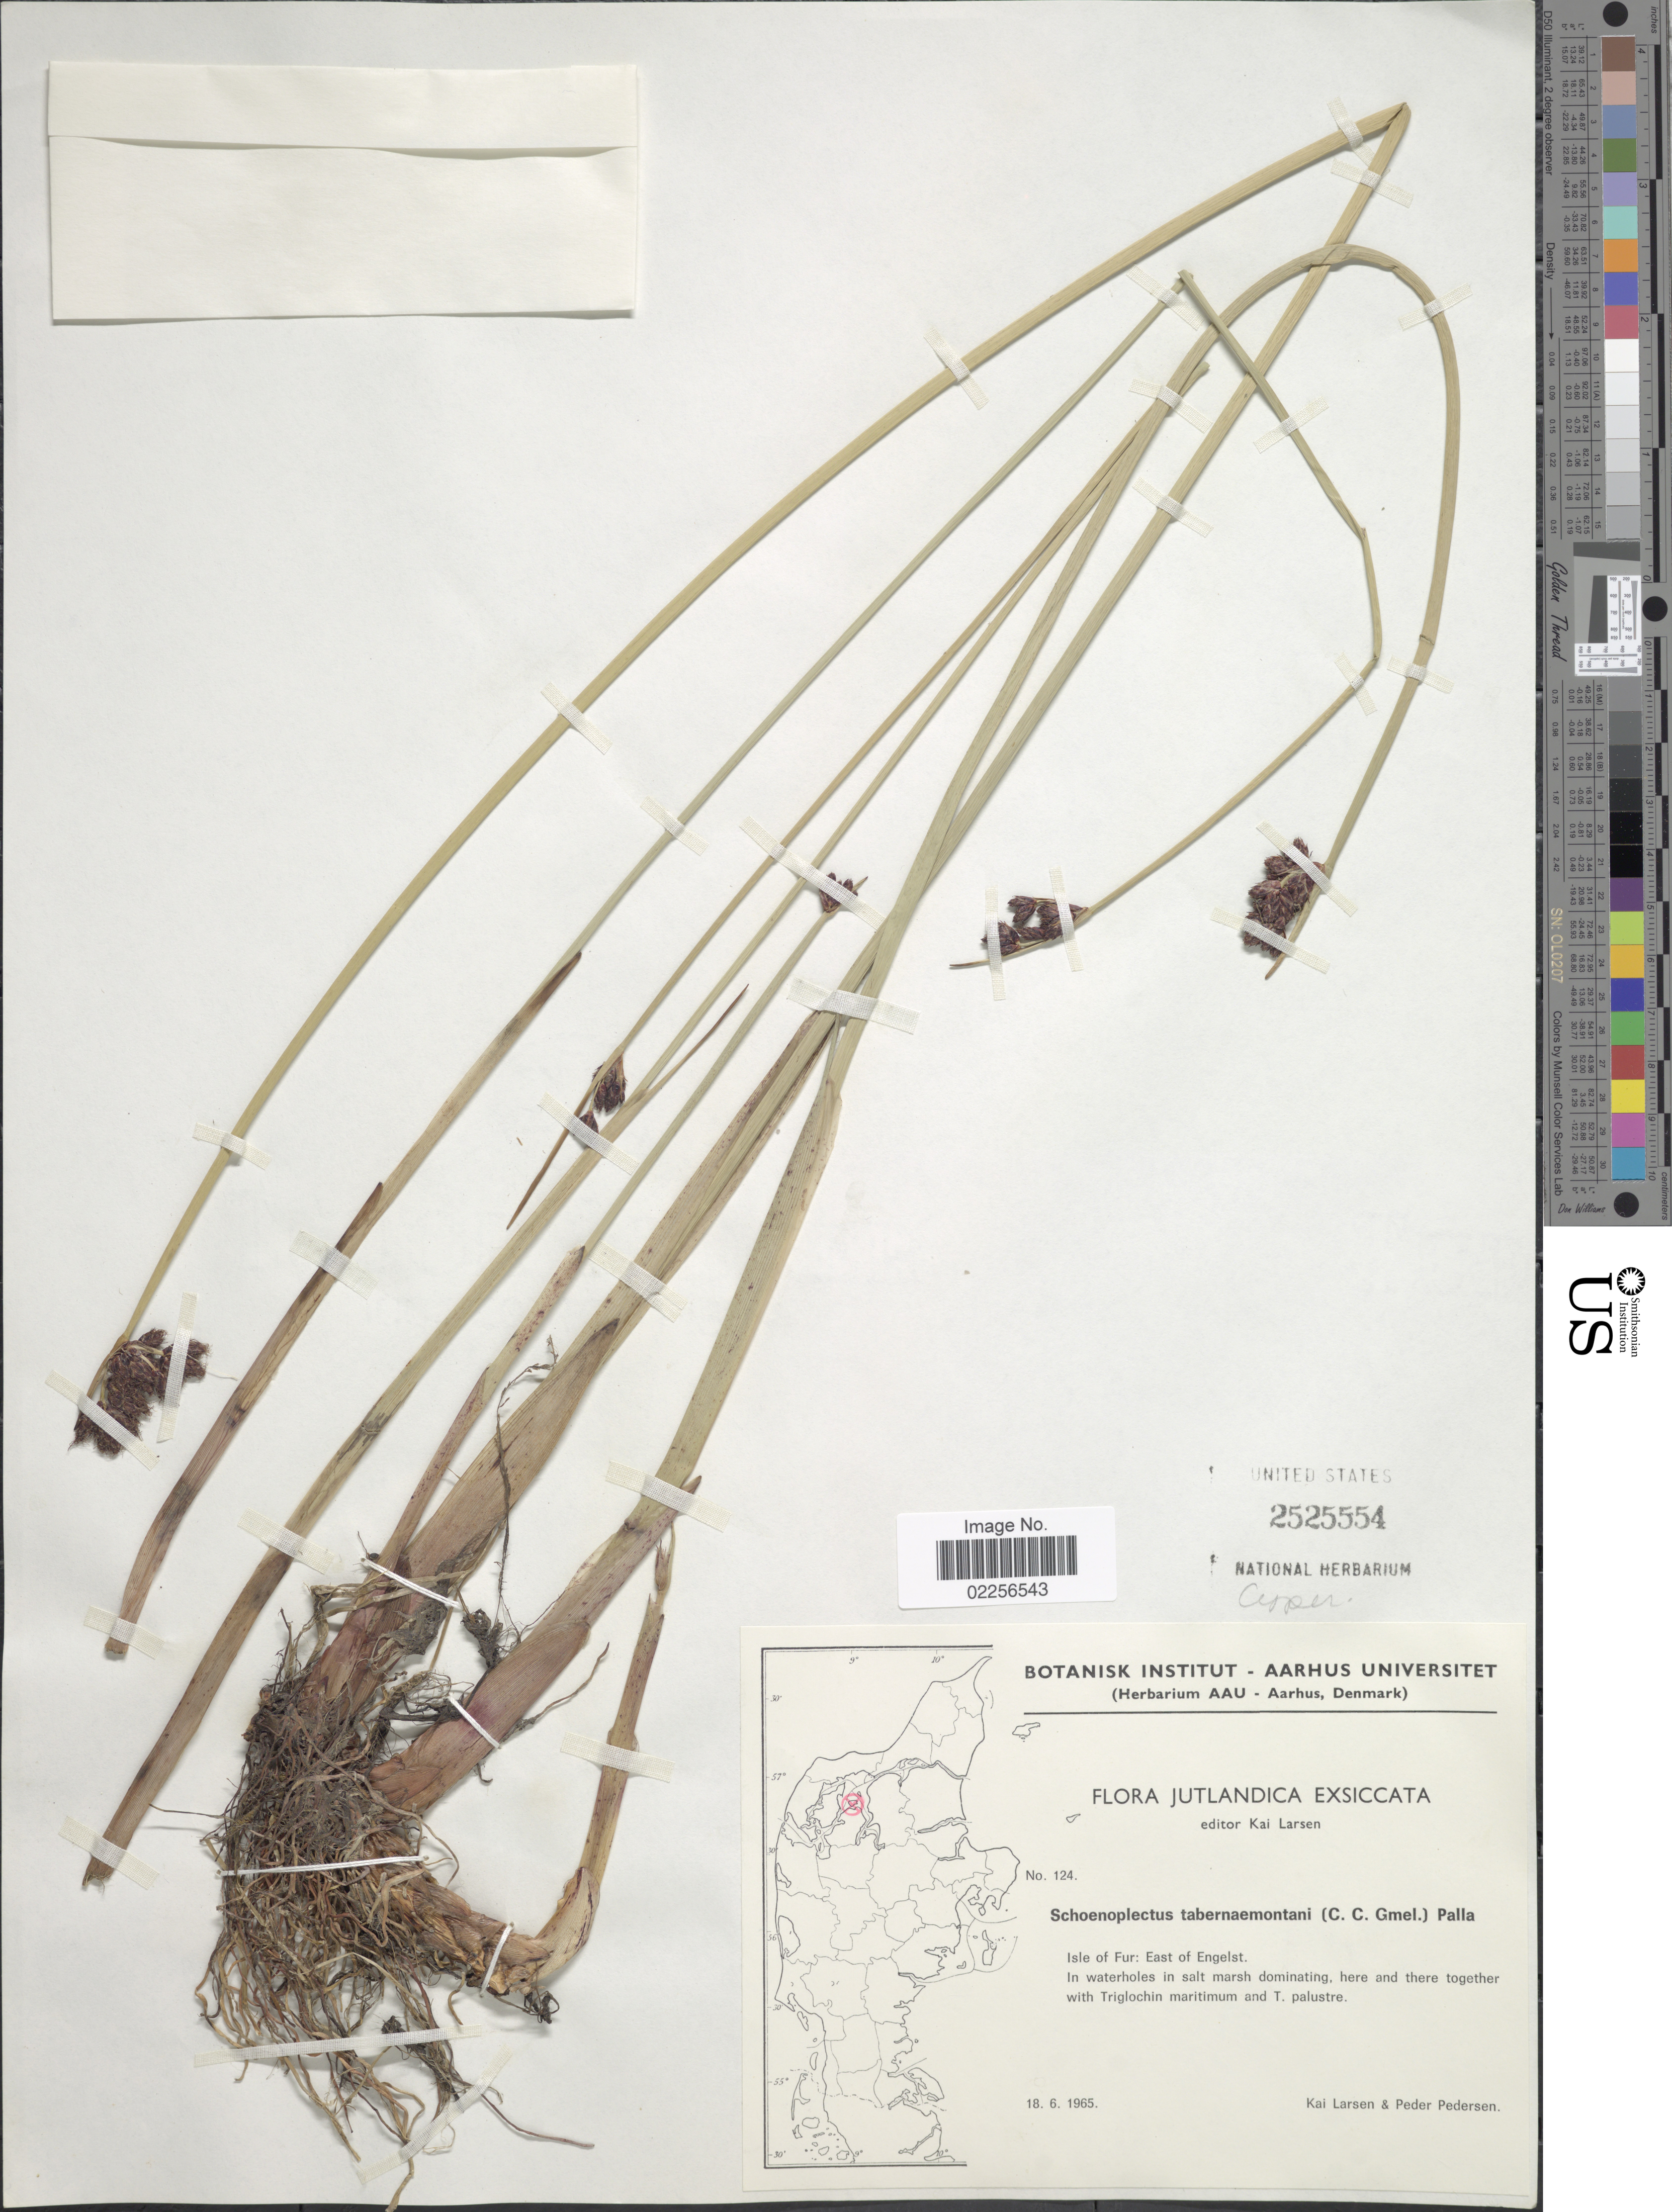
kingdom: Plantae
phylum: Tracheophyta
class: Liliopsida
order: Poales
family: Cyperaceae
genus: Schoenoplectus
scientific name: Schoenoplectus tabernaemontani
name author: (C.C. Gmel.) Palla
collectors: K. Larsen & P. Pedersen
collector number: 124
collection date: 1965-06-18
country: Denmark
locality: Jutlandica, Isle of Fur, East of Engelst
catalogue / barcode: US 2525554